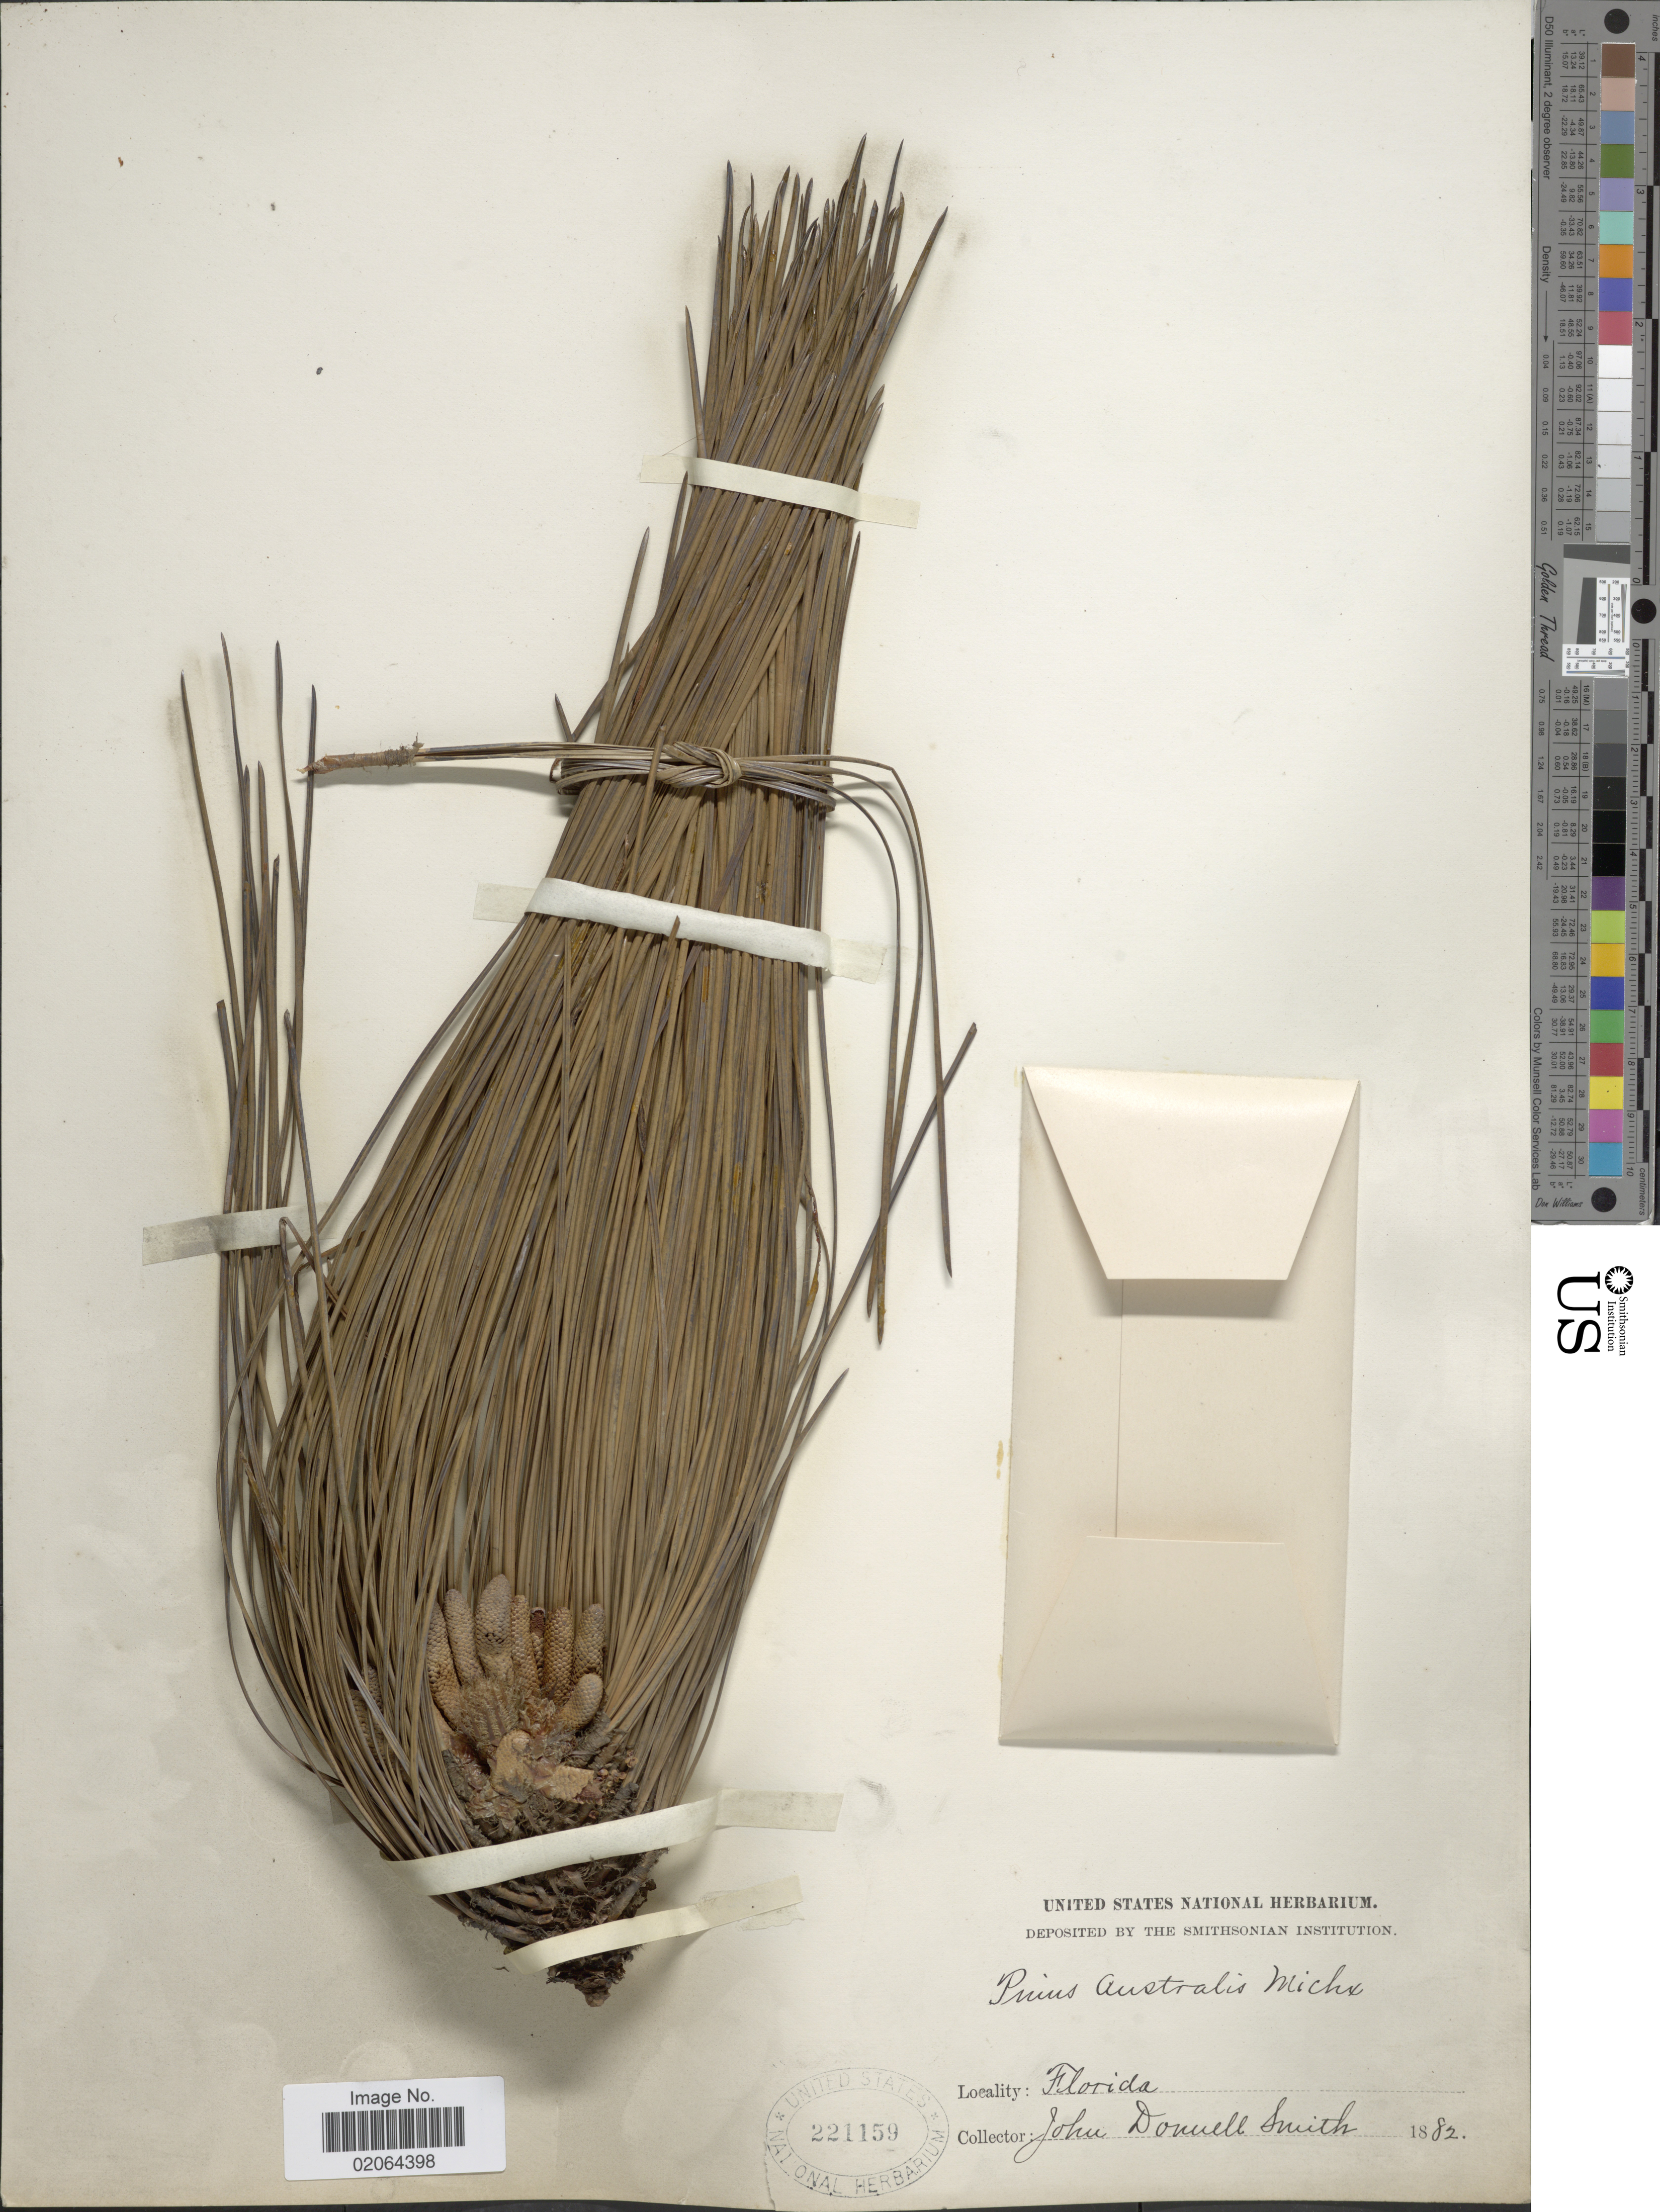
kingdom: Plantae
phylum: Tracheophyta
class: Pinopsida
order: Pinales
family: Pinaceae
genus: Pinus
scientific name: Pinus palustris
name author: Mill.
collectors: J. Donnell Smith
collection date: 1882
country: United States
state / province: Florida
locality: Florida.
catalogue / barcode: US 221159